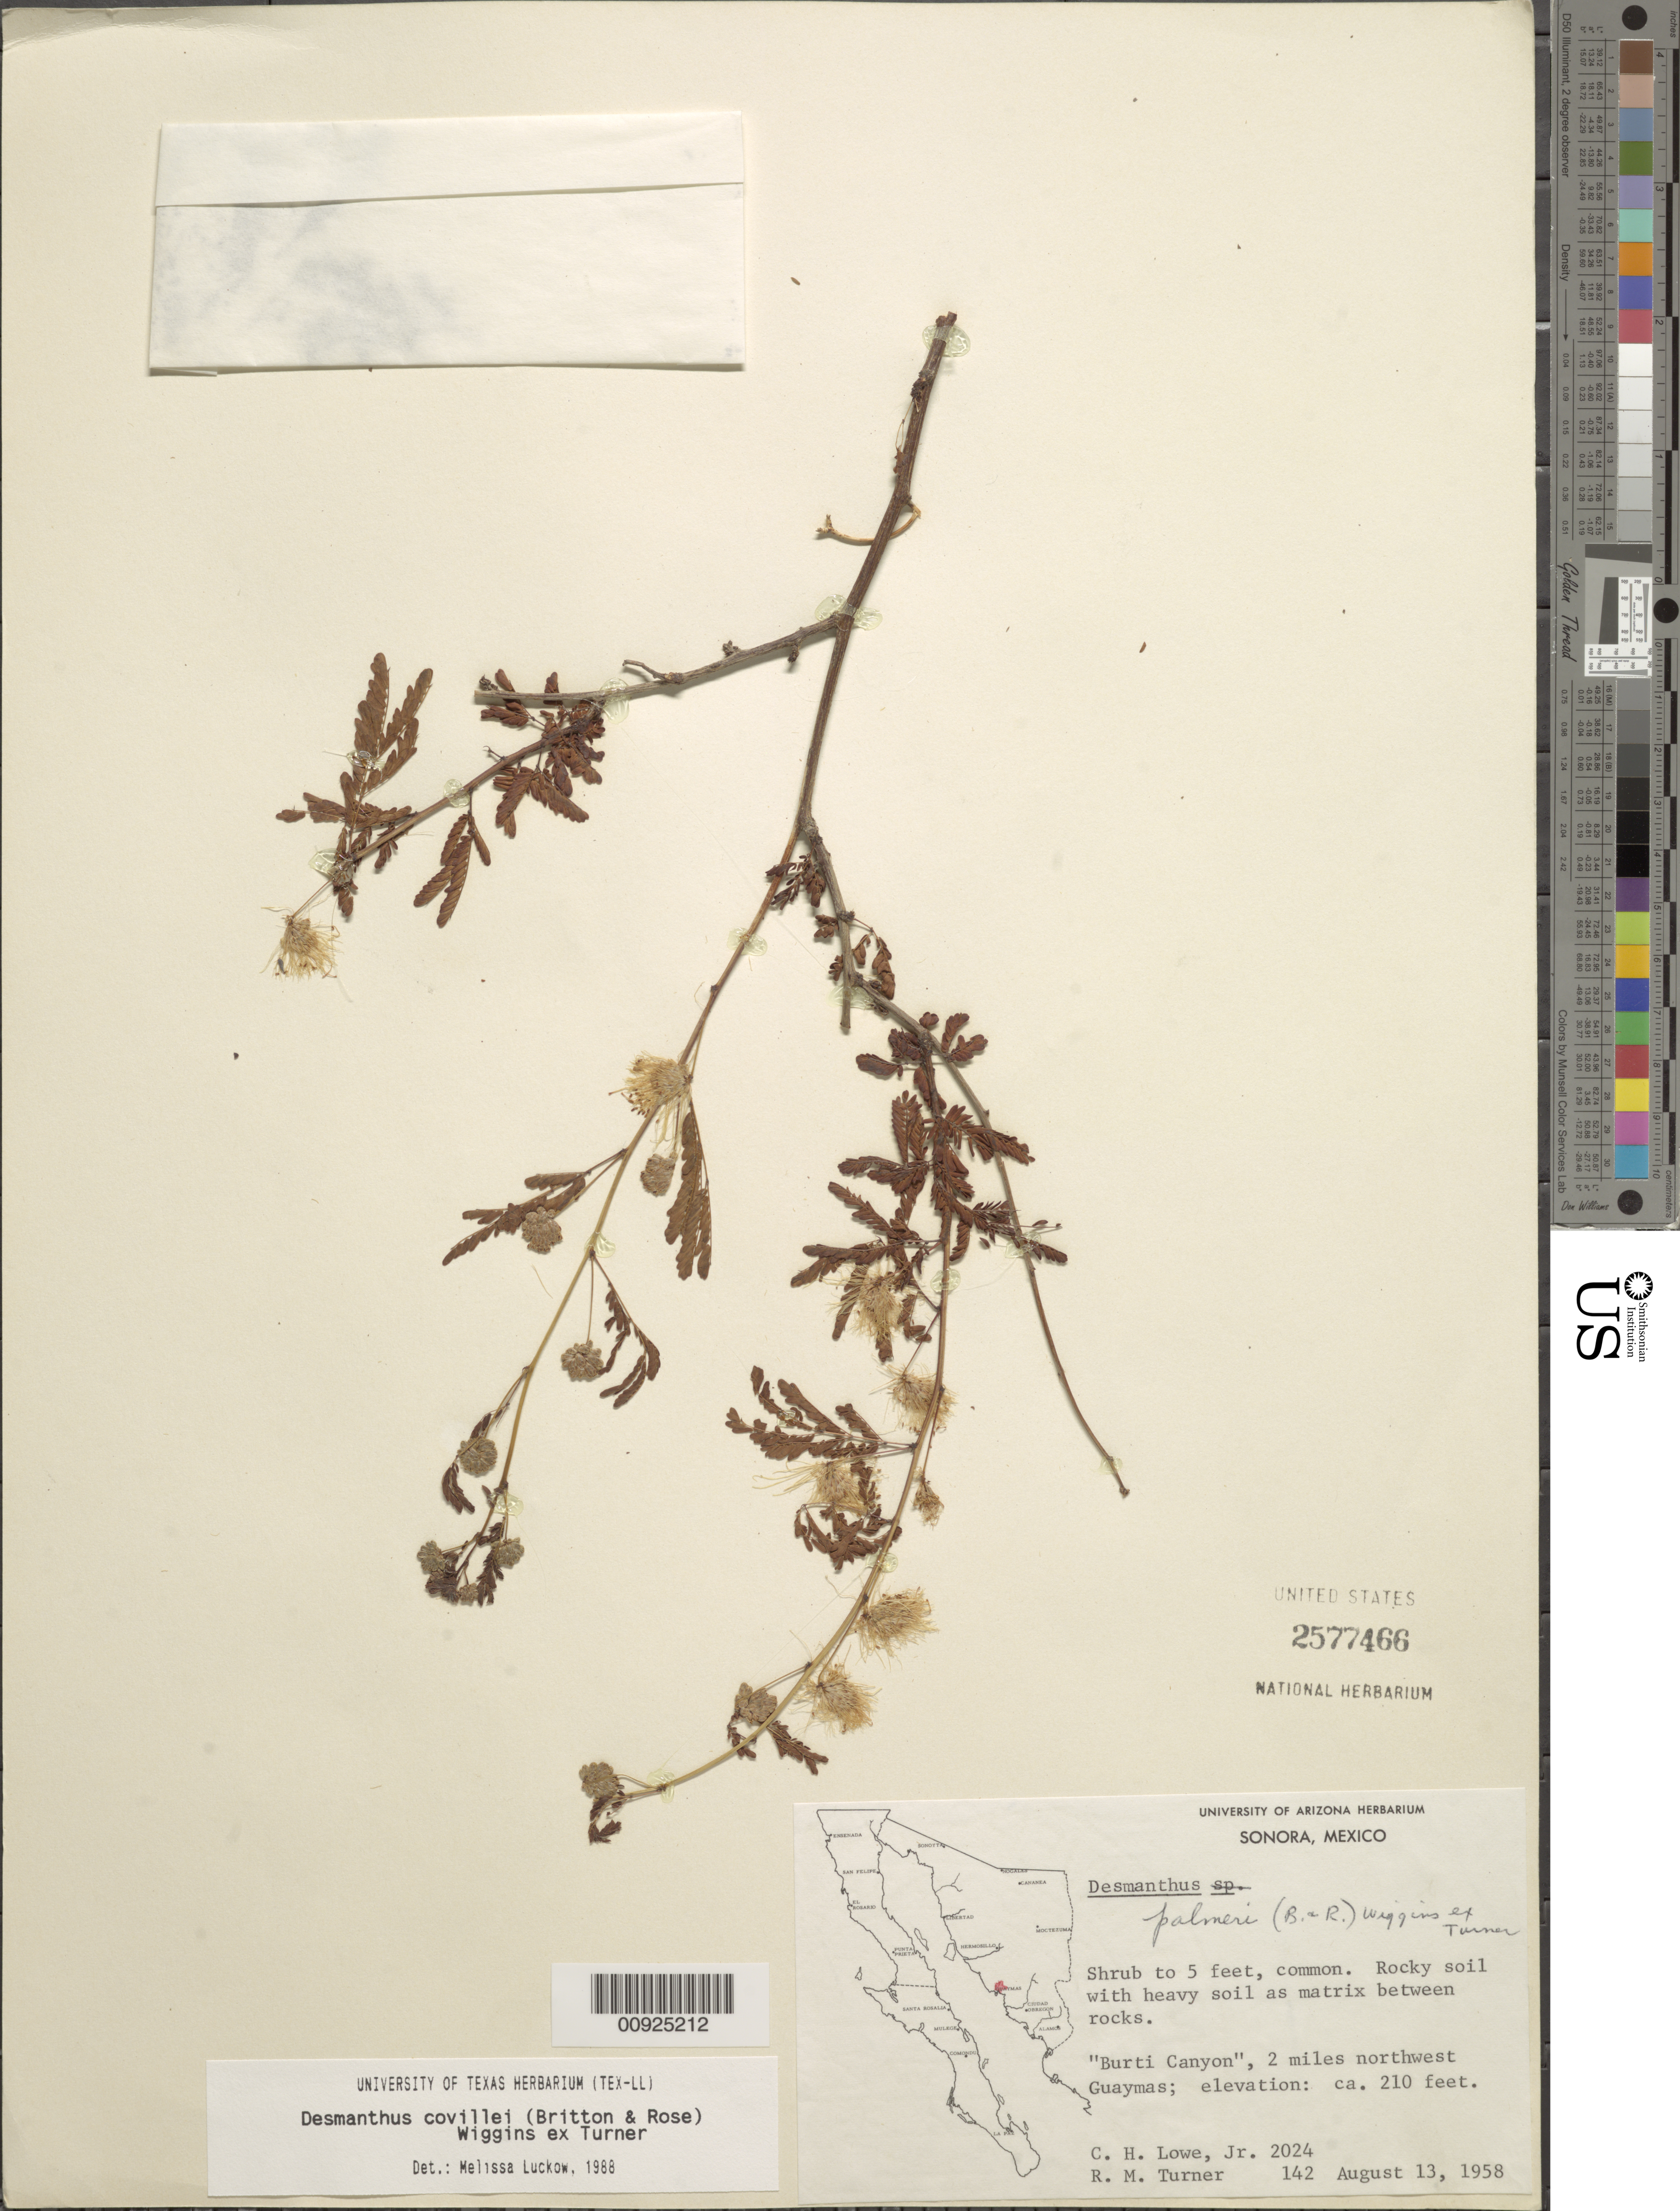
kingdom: Plantae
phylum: Tracheophyta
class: Magnoliopsida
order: Fabales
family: Fabaceae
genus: Desmanthus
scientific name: Desmanthus covillei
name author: (Britton) Wiggins ex B.L. Turner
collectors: Lowe Jr., C. H. & R. M. Turner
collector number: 2024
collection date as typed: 13 Aug 1958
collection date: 1958-08-13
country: Mexico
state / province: Sonora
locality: Burti Canyon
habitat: Rocky soil with heavy soil as matrix between rocks.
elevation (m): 64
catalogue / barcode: US 2577466